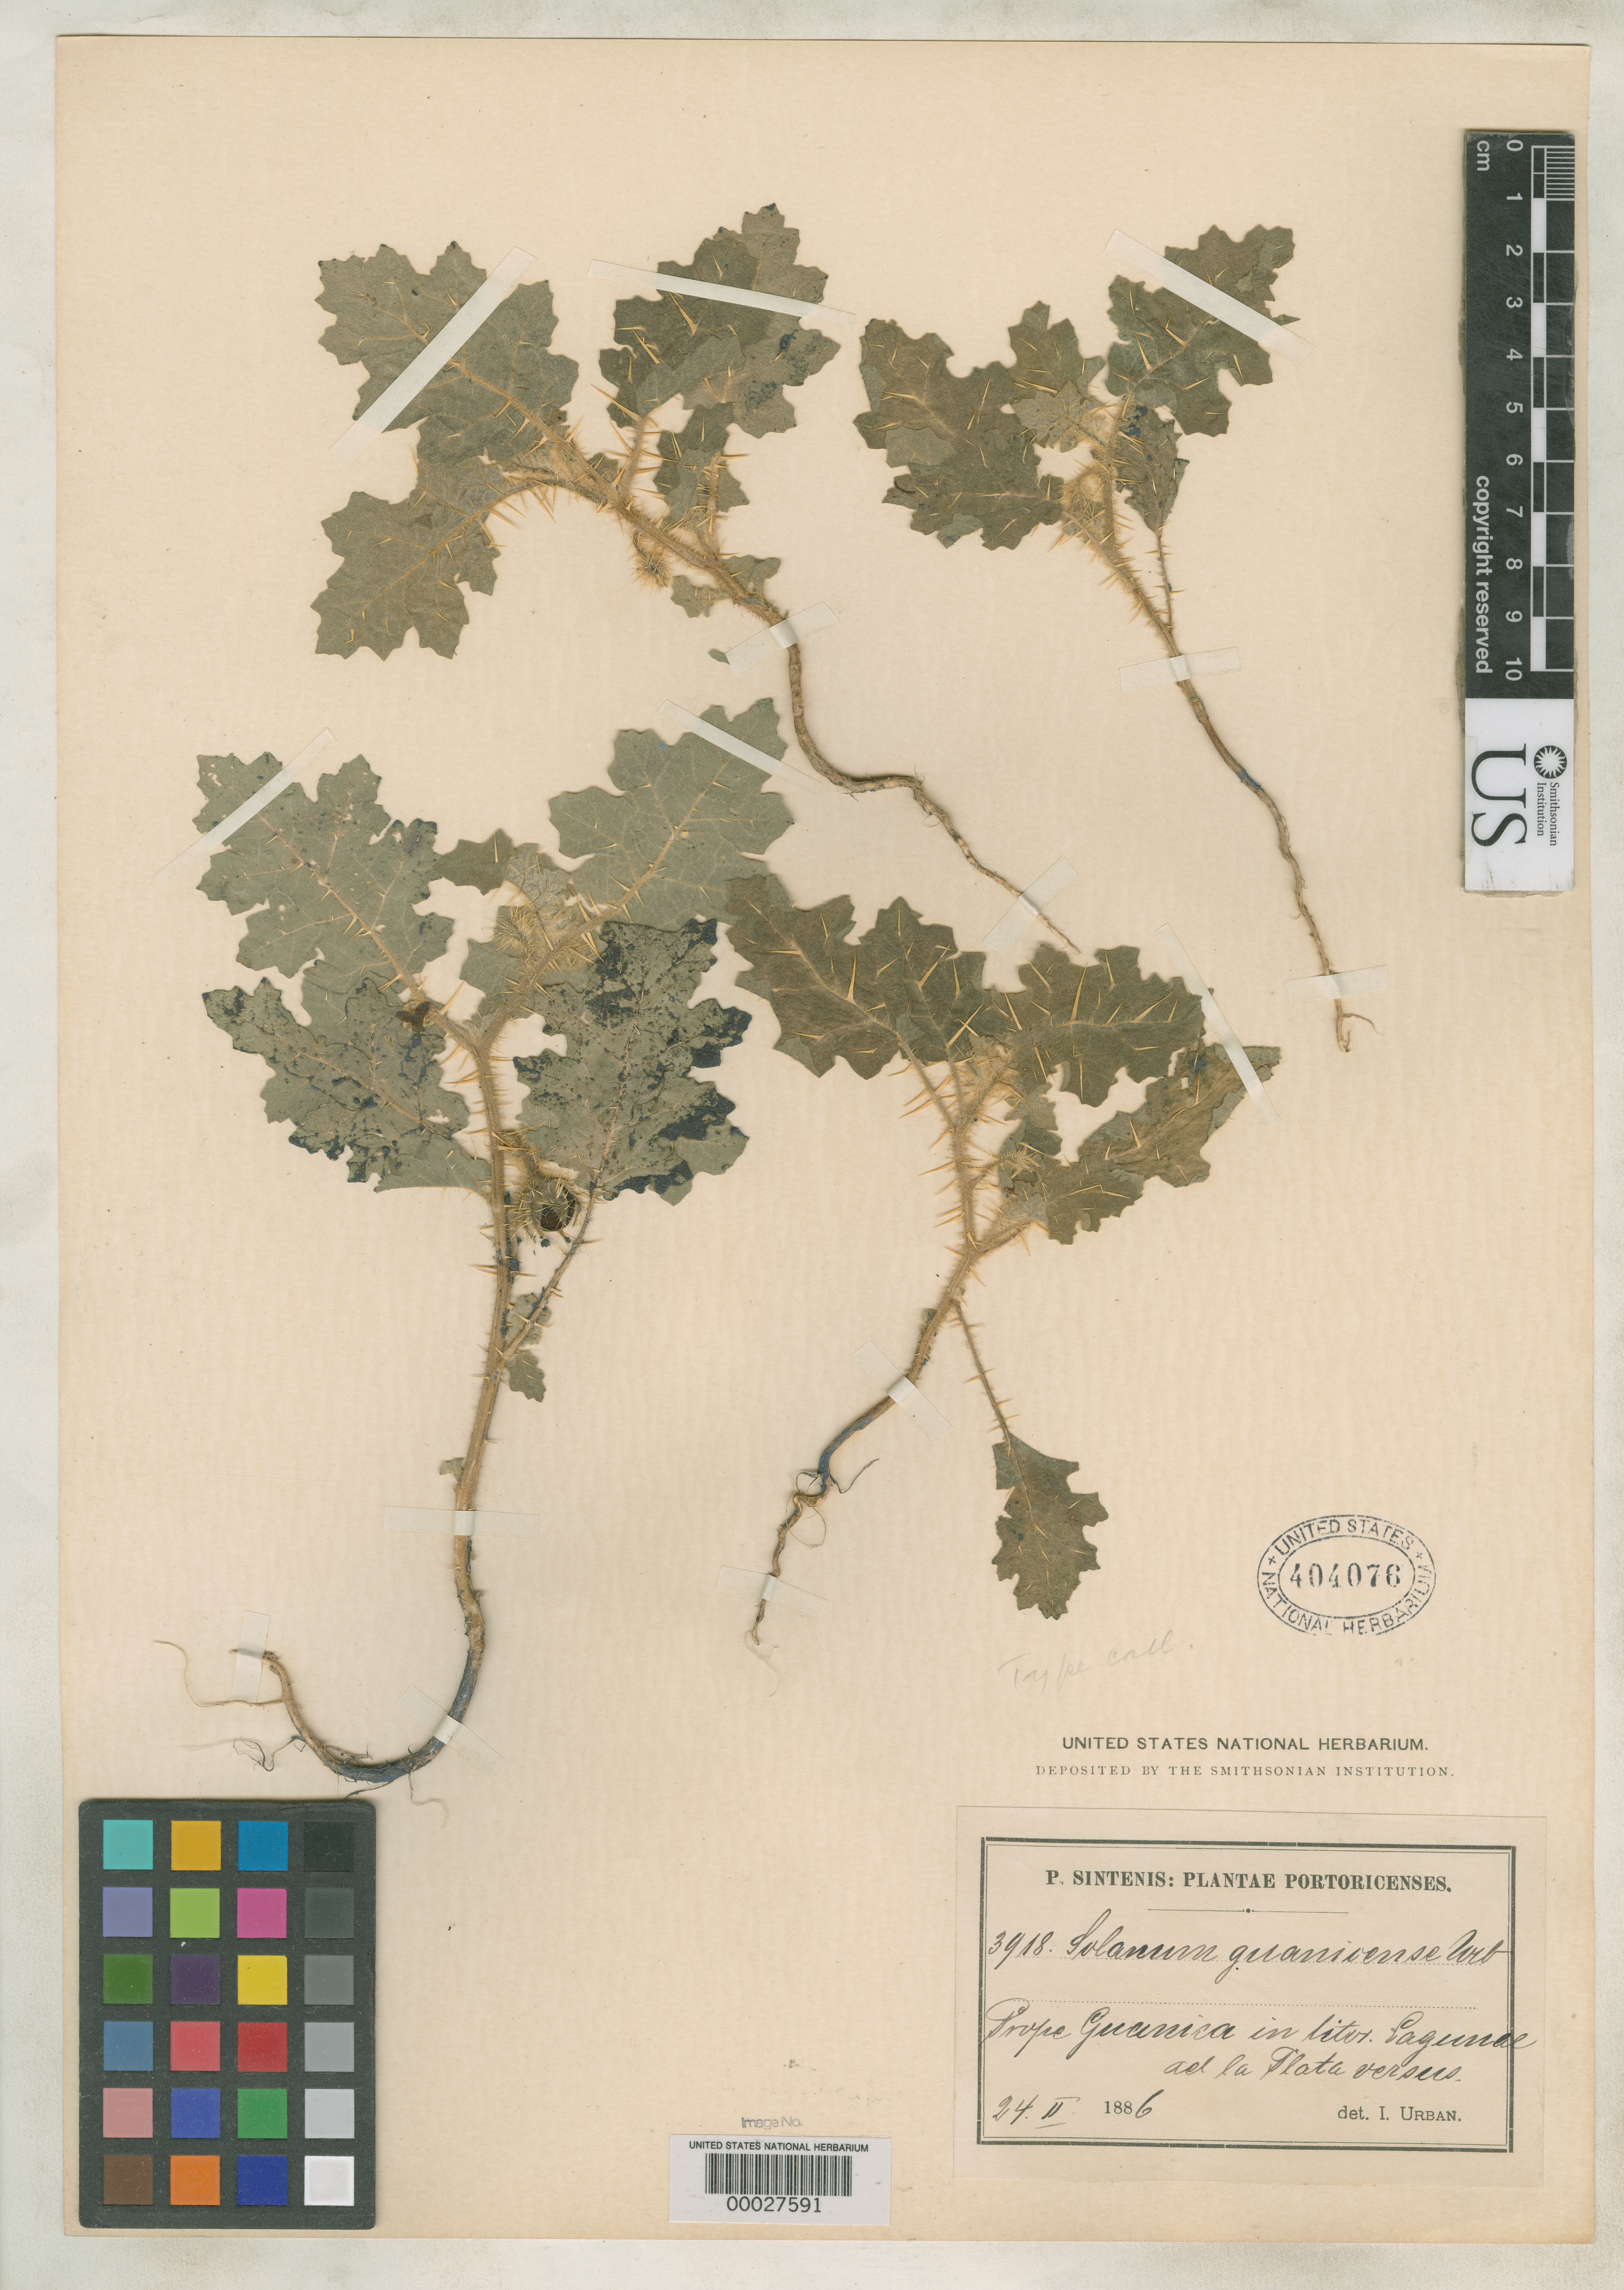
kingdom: Plantae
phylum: Tracheophyta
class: Magnoliopsida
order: Solanales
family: Solanaceae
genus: Solanum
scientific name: Solanum guanicense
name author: Urb.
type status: Isotype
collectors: P. Sintenis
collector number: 3918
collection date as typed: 24 Feb 1886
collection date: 1886-02-24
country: Puerto Rico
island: Greater Antilles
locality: Prope Guanica ad ripam Lagunae ad La Plata.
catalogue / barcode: US 404076